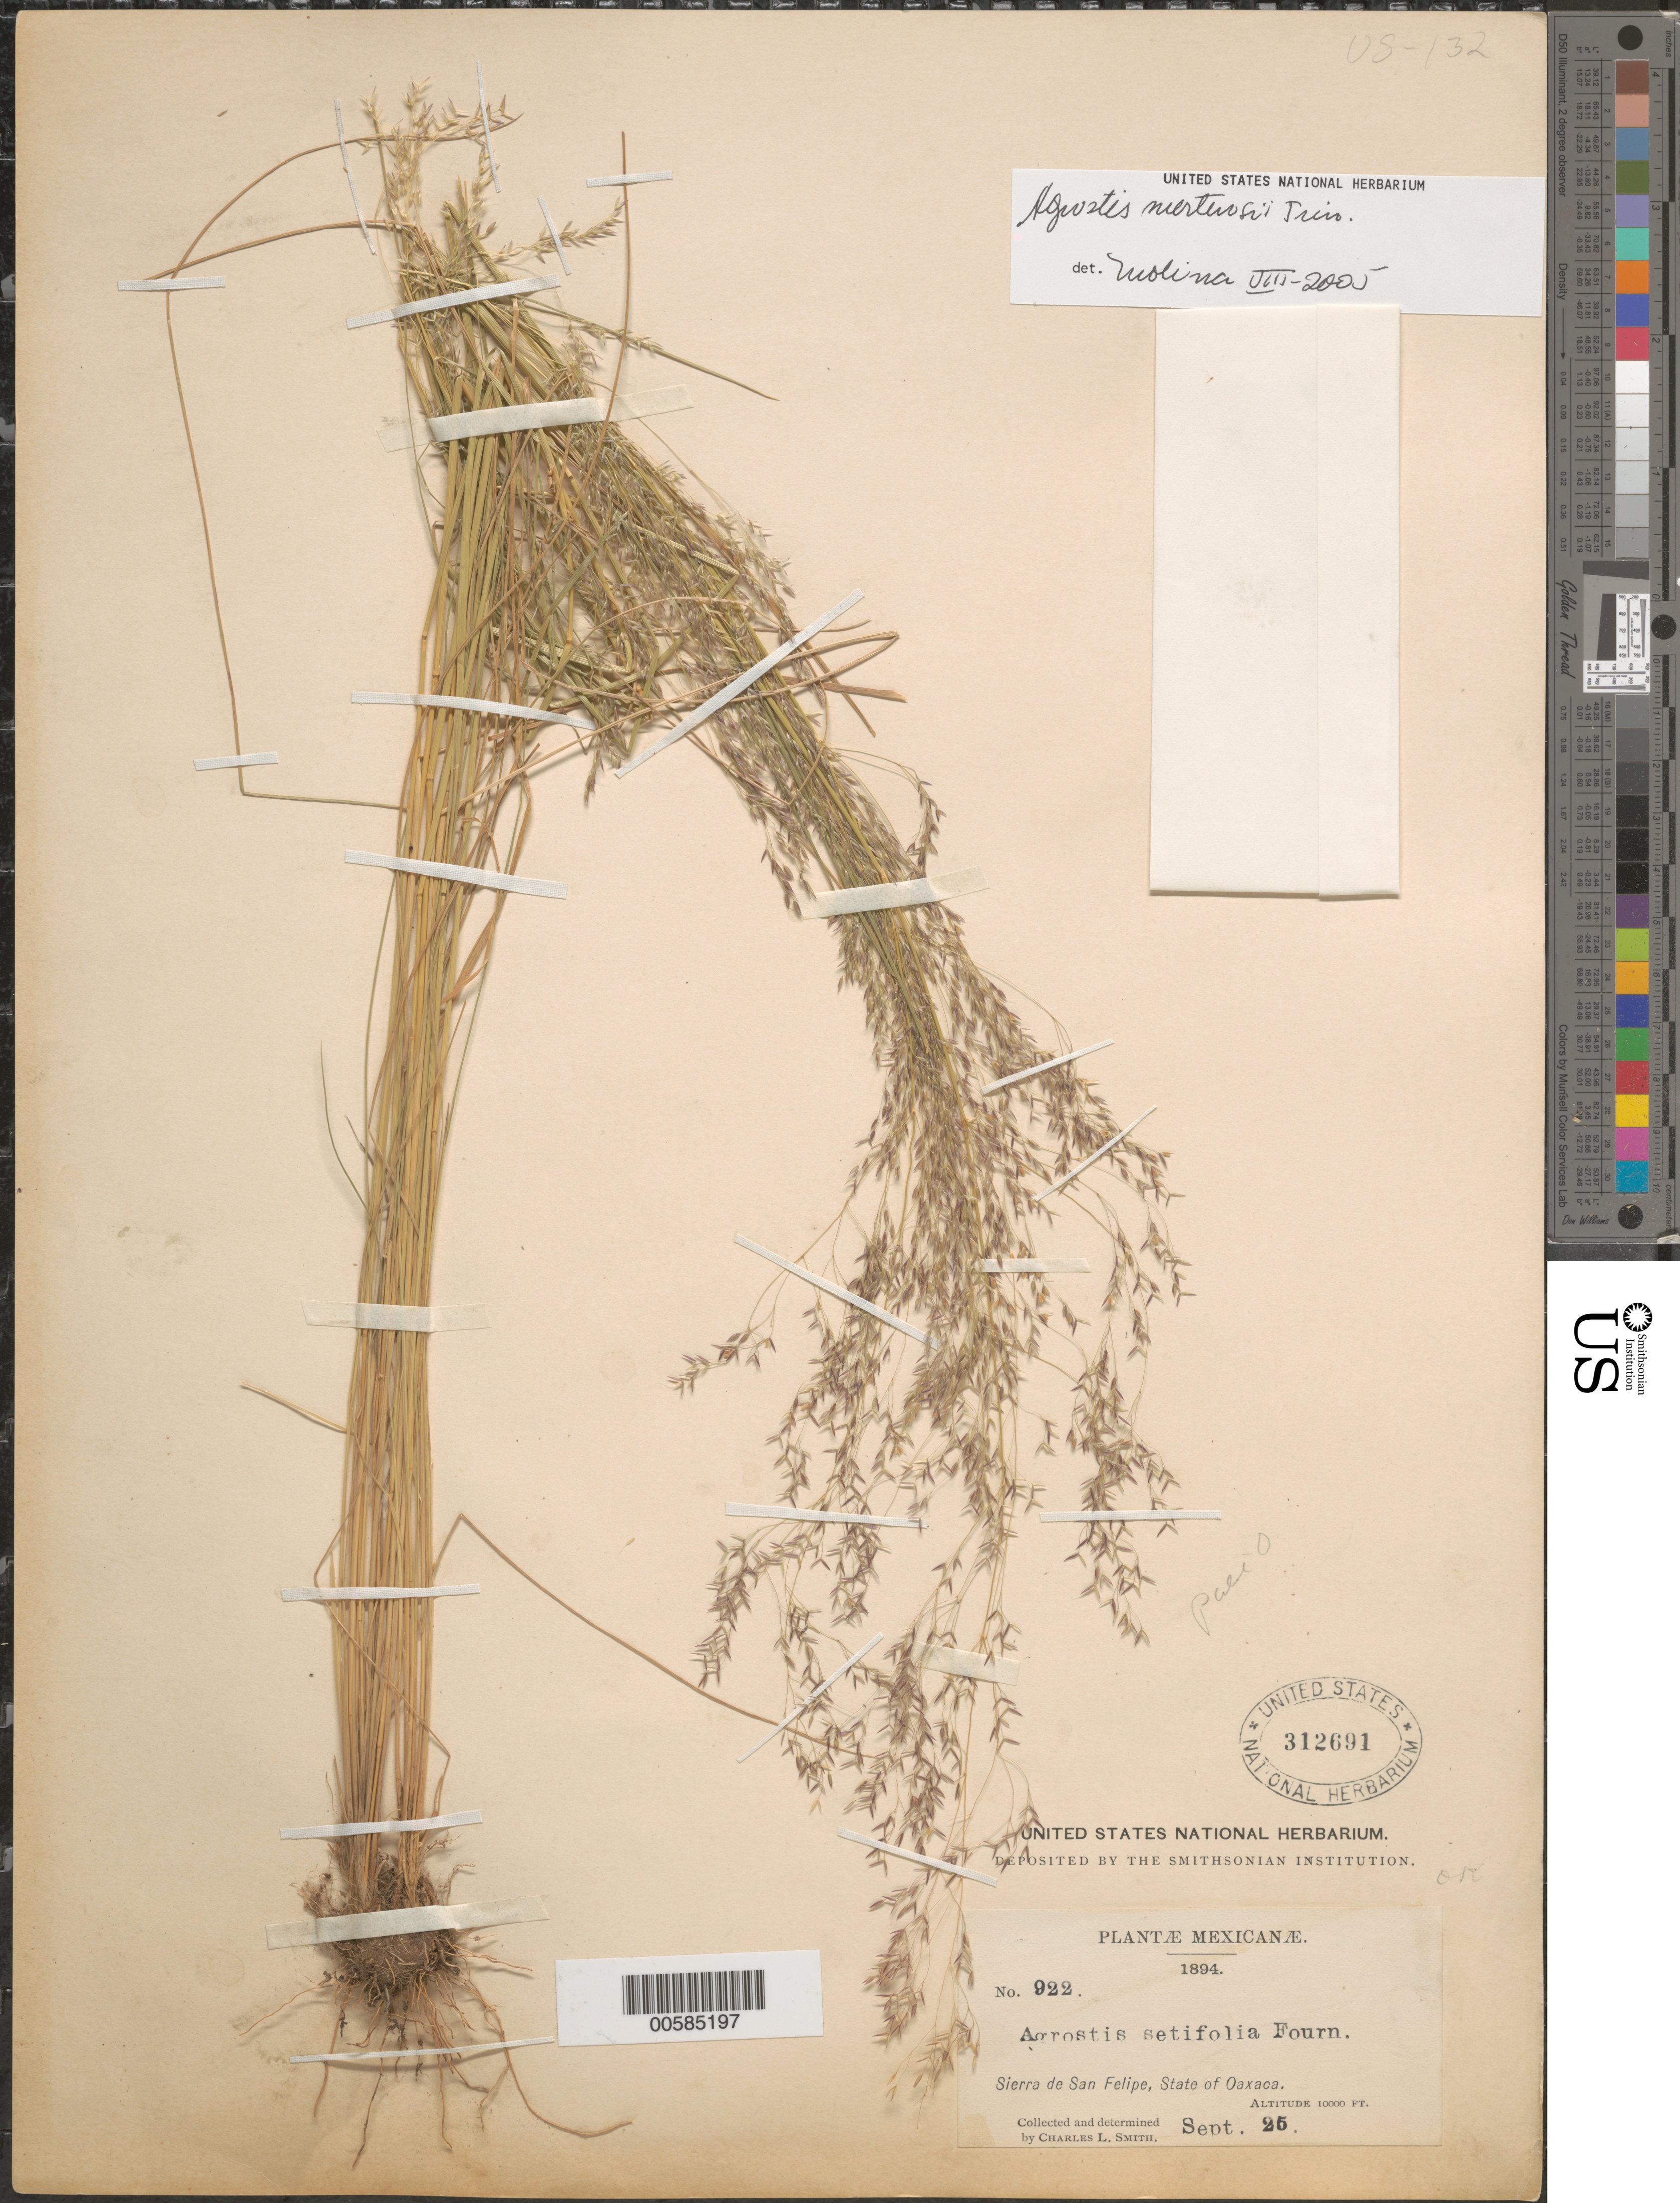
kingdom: Plantae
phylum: Tracheophyta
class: Liliopsida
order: Poales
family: Poaceae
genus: Agrostis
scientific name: Agrostis mertensii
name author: Trin.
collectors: C. L. Smith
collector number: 922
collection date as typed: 25 Sep 1894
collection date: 1894-09-25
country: Mexico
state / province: Oaxaca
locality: Sierra de San Felipe.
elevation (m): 3048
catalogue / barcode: US 312691